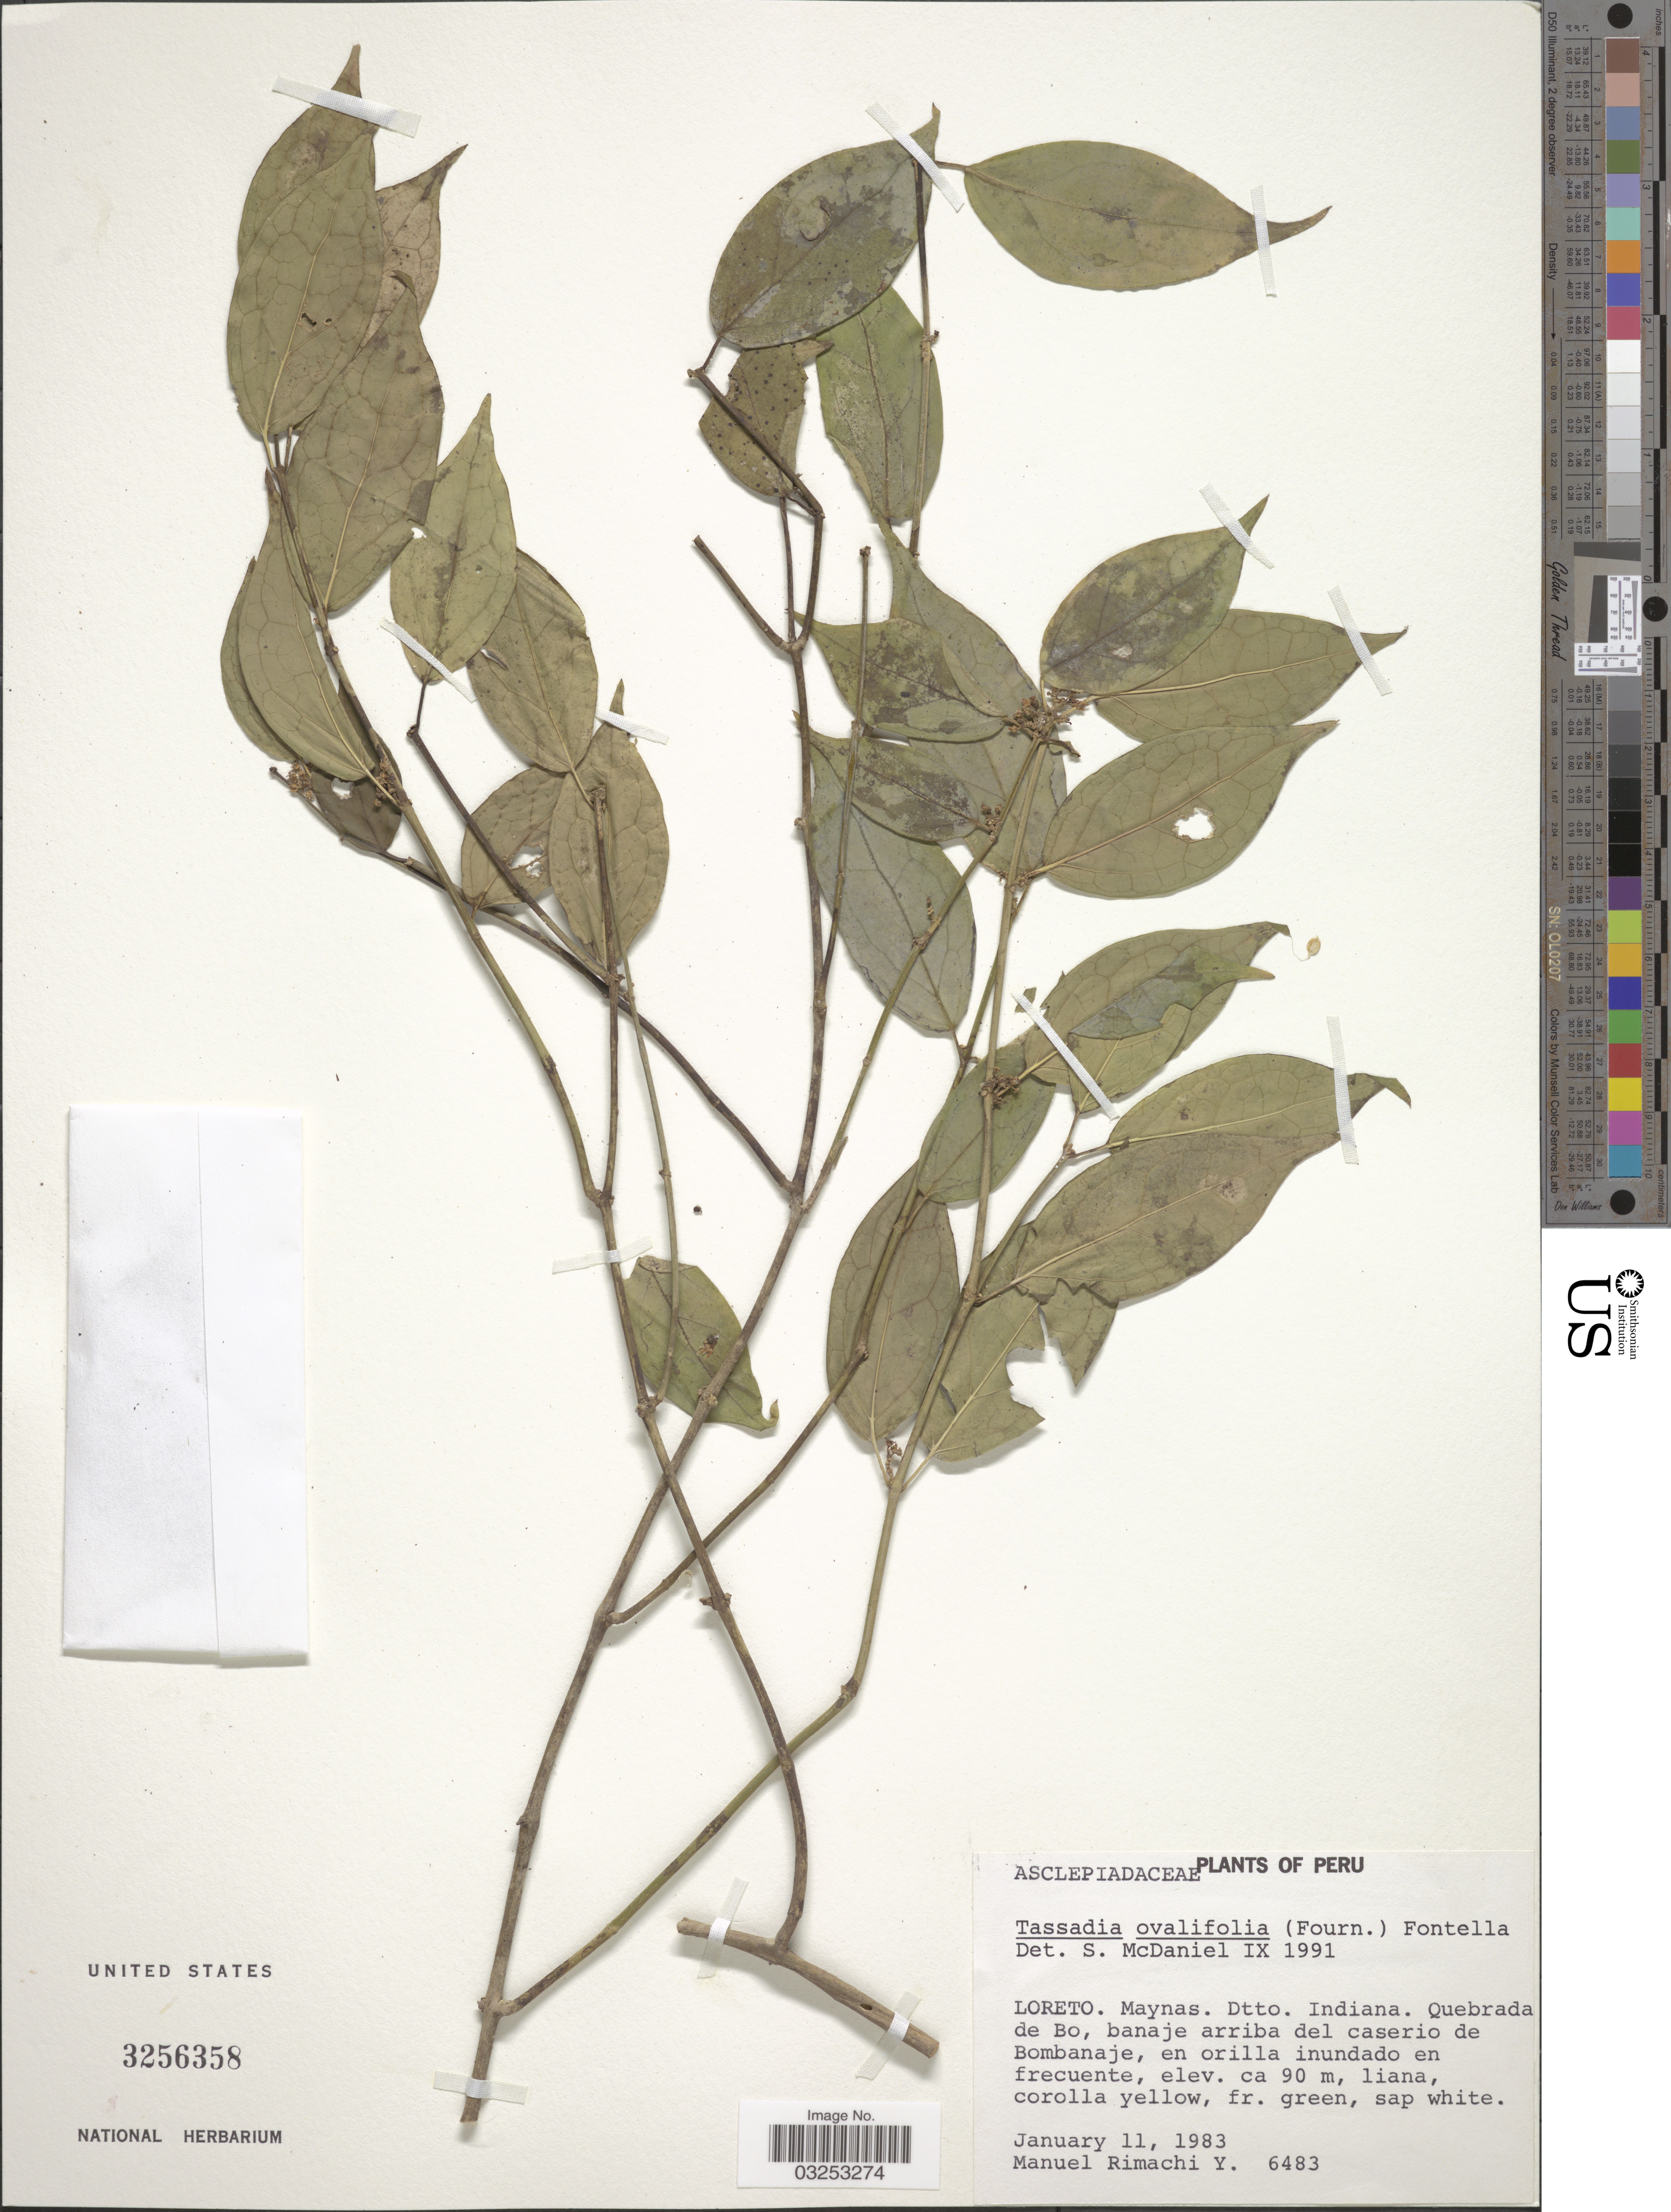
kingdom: Plantae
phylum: Tracheophyta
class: Magnoliopsida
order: Gentianales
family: Apocynaceae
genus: Tassadia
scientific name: Tassadia ovalifolia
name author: (E. Fourn.) Fontella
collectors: M. Rimachi Y.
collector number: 6483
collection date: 1983-01-11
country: Peru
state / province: Loreto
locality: Maynas. Dtto. Indiana. Quebrada de Bo, banaje arriba del caserio de Bombanaje, en orilla del caserio de Bombanaje, en orilla inundado en frecuente.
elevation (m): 90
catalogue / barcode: US 3256358